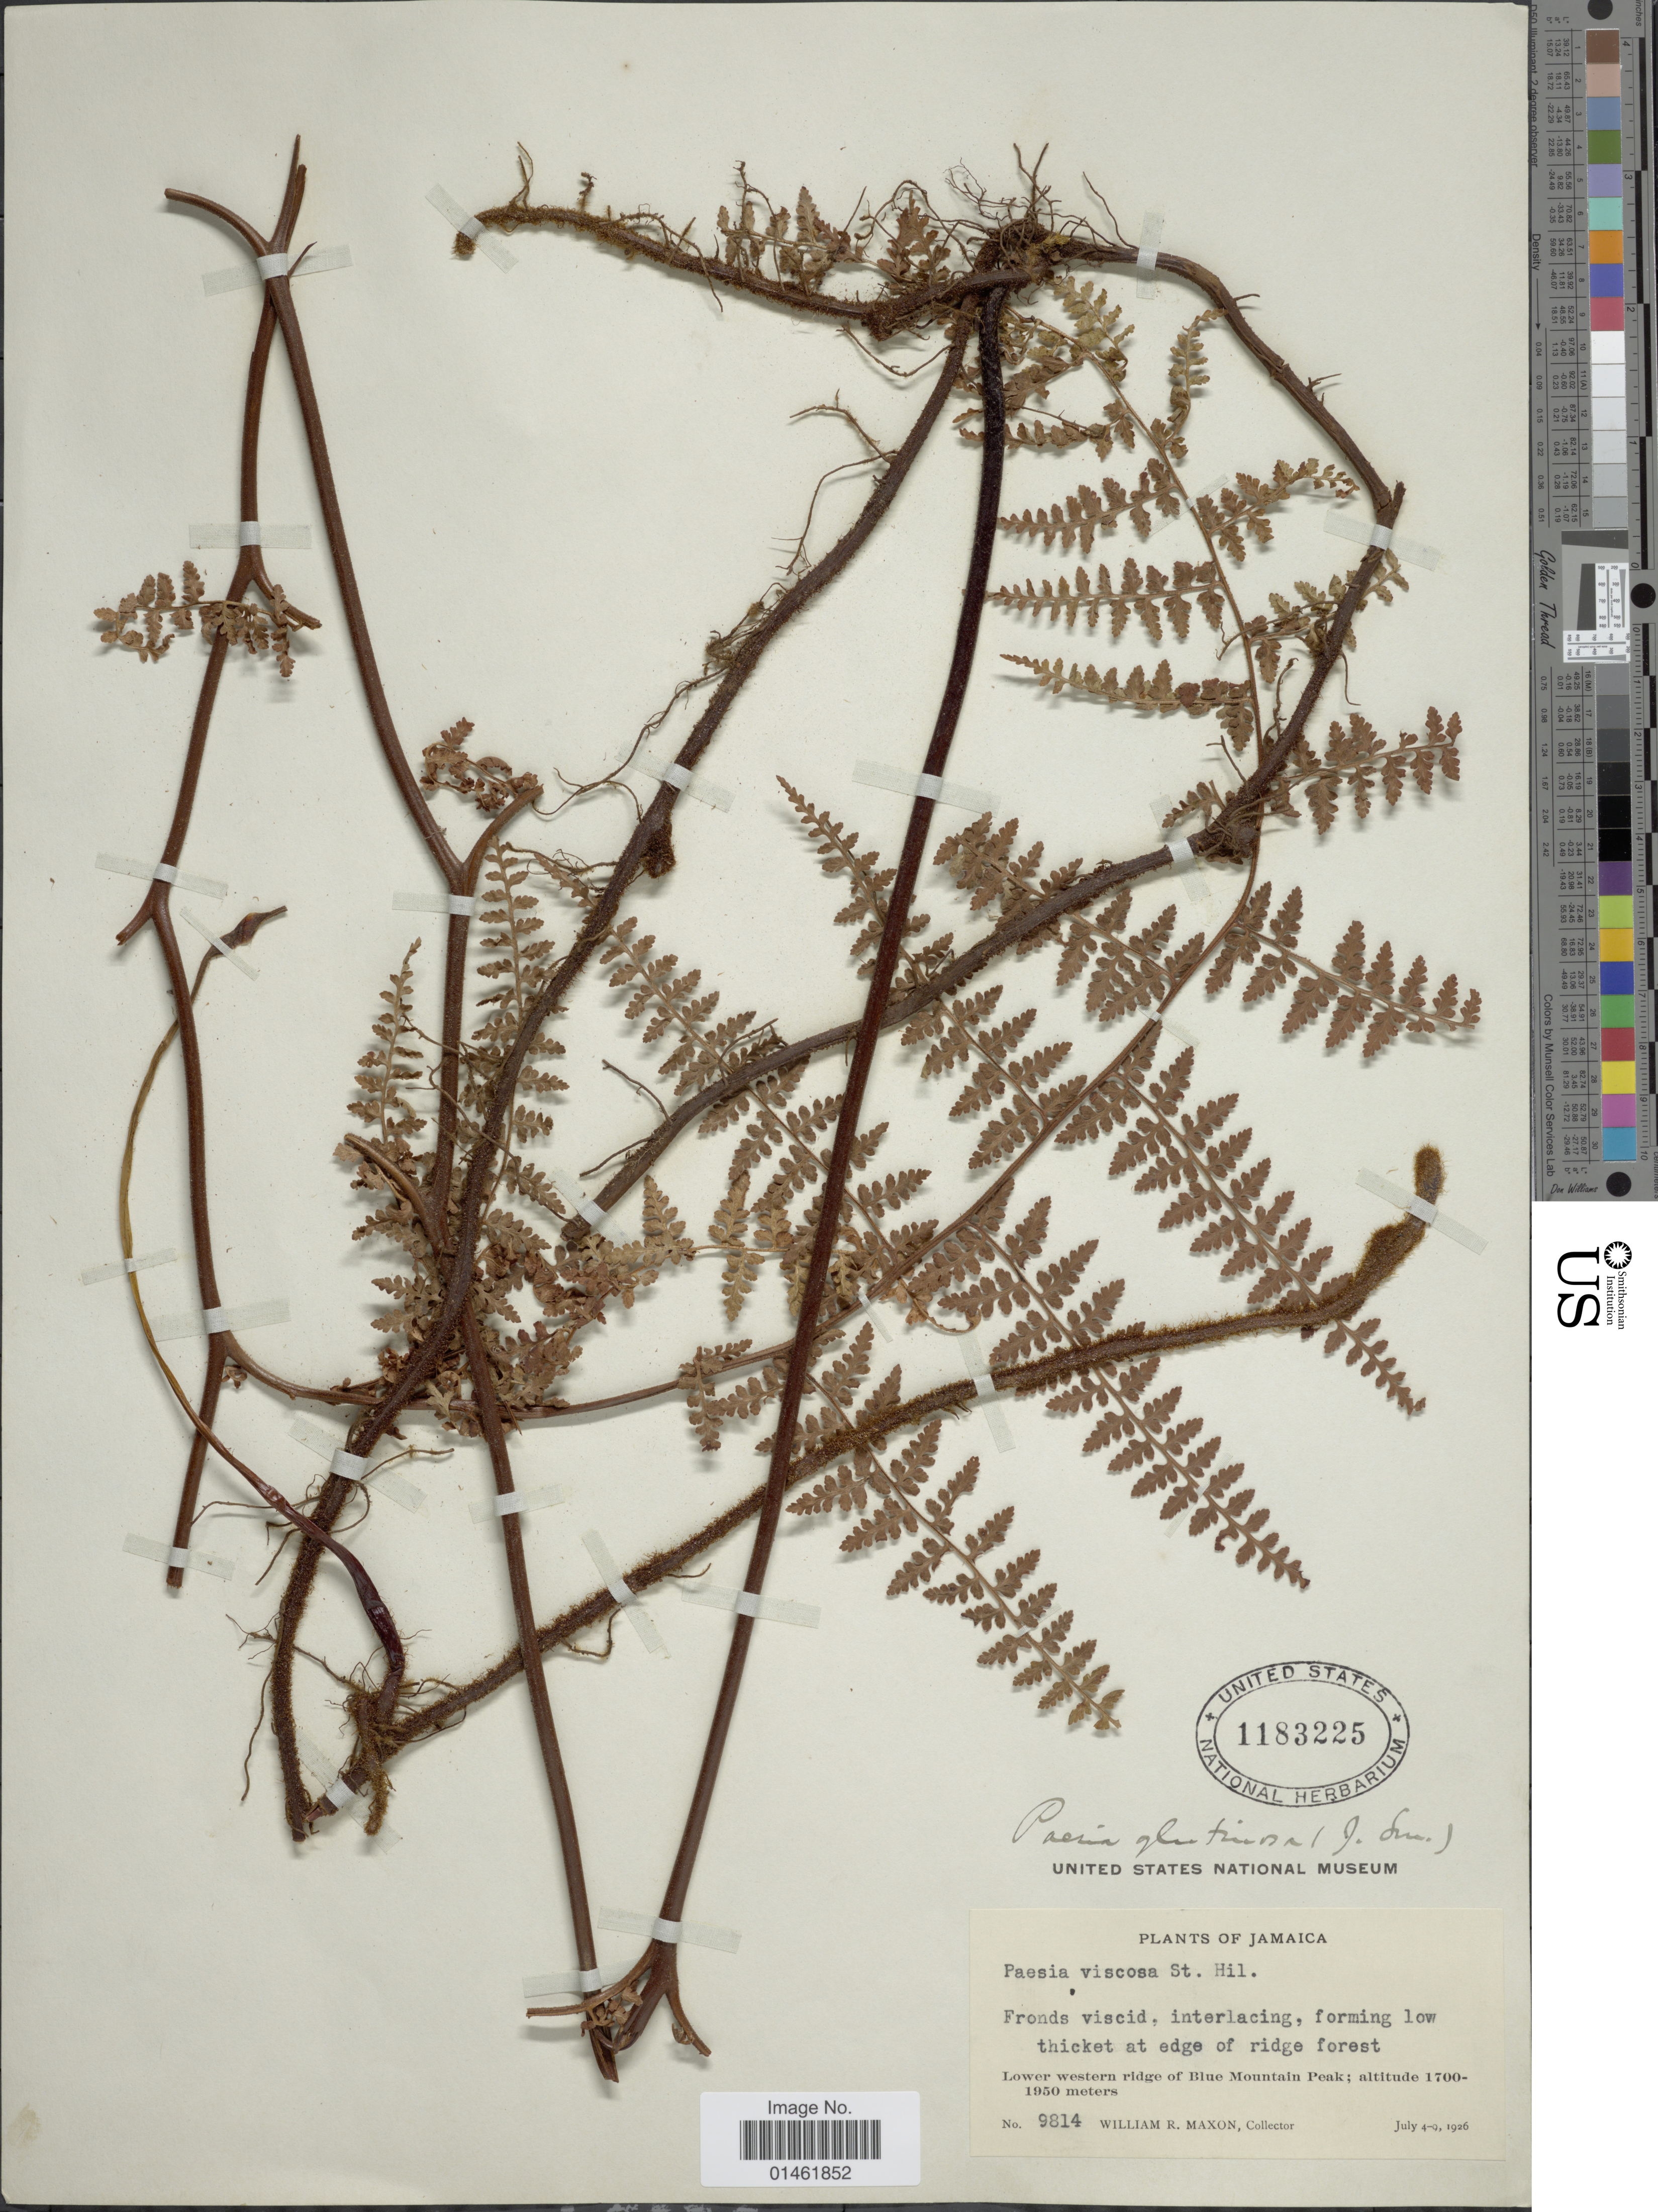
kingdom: Plantae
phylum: Tracheophyta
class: Polypodiopsida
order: Polypodiales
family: Dennstaedtiaceae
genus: Paesia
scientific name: Paesia glandulosa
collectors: W. R. Maxon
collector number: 9814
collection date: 1926-07-04/1926-07-09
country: Jamaica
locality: Lower western ridge of Blue Mountain Peak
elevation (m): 1700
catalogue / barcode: US 1183225